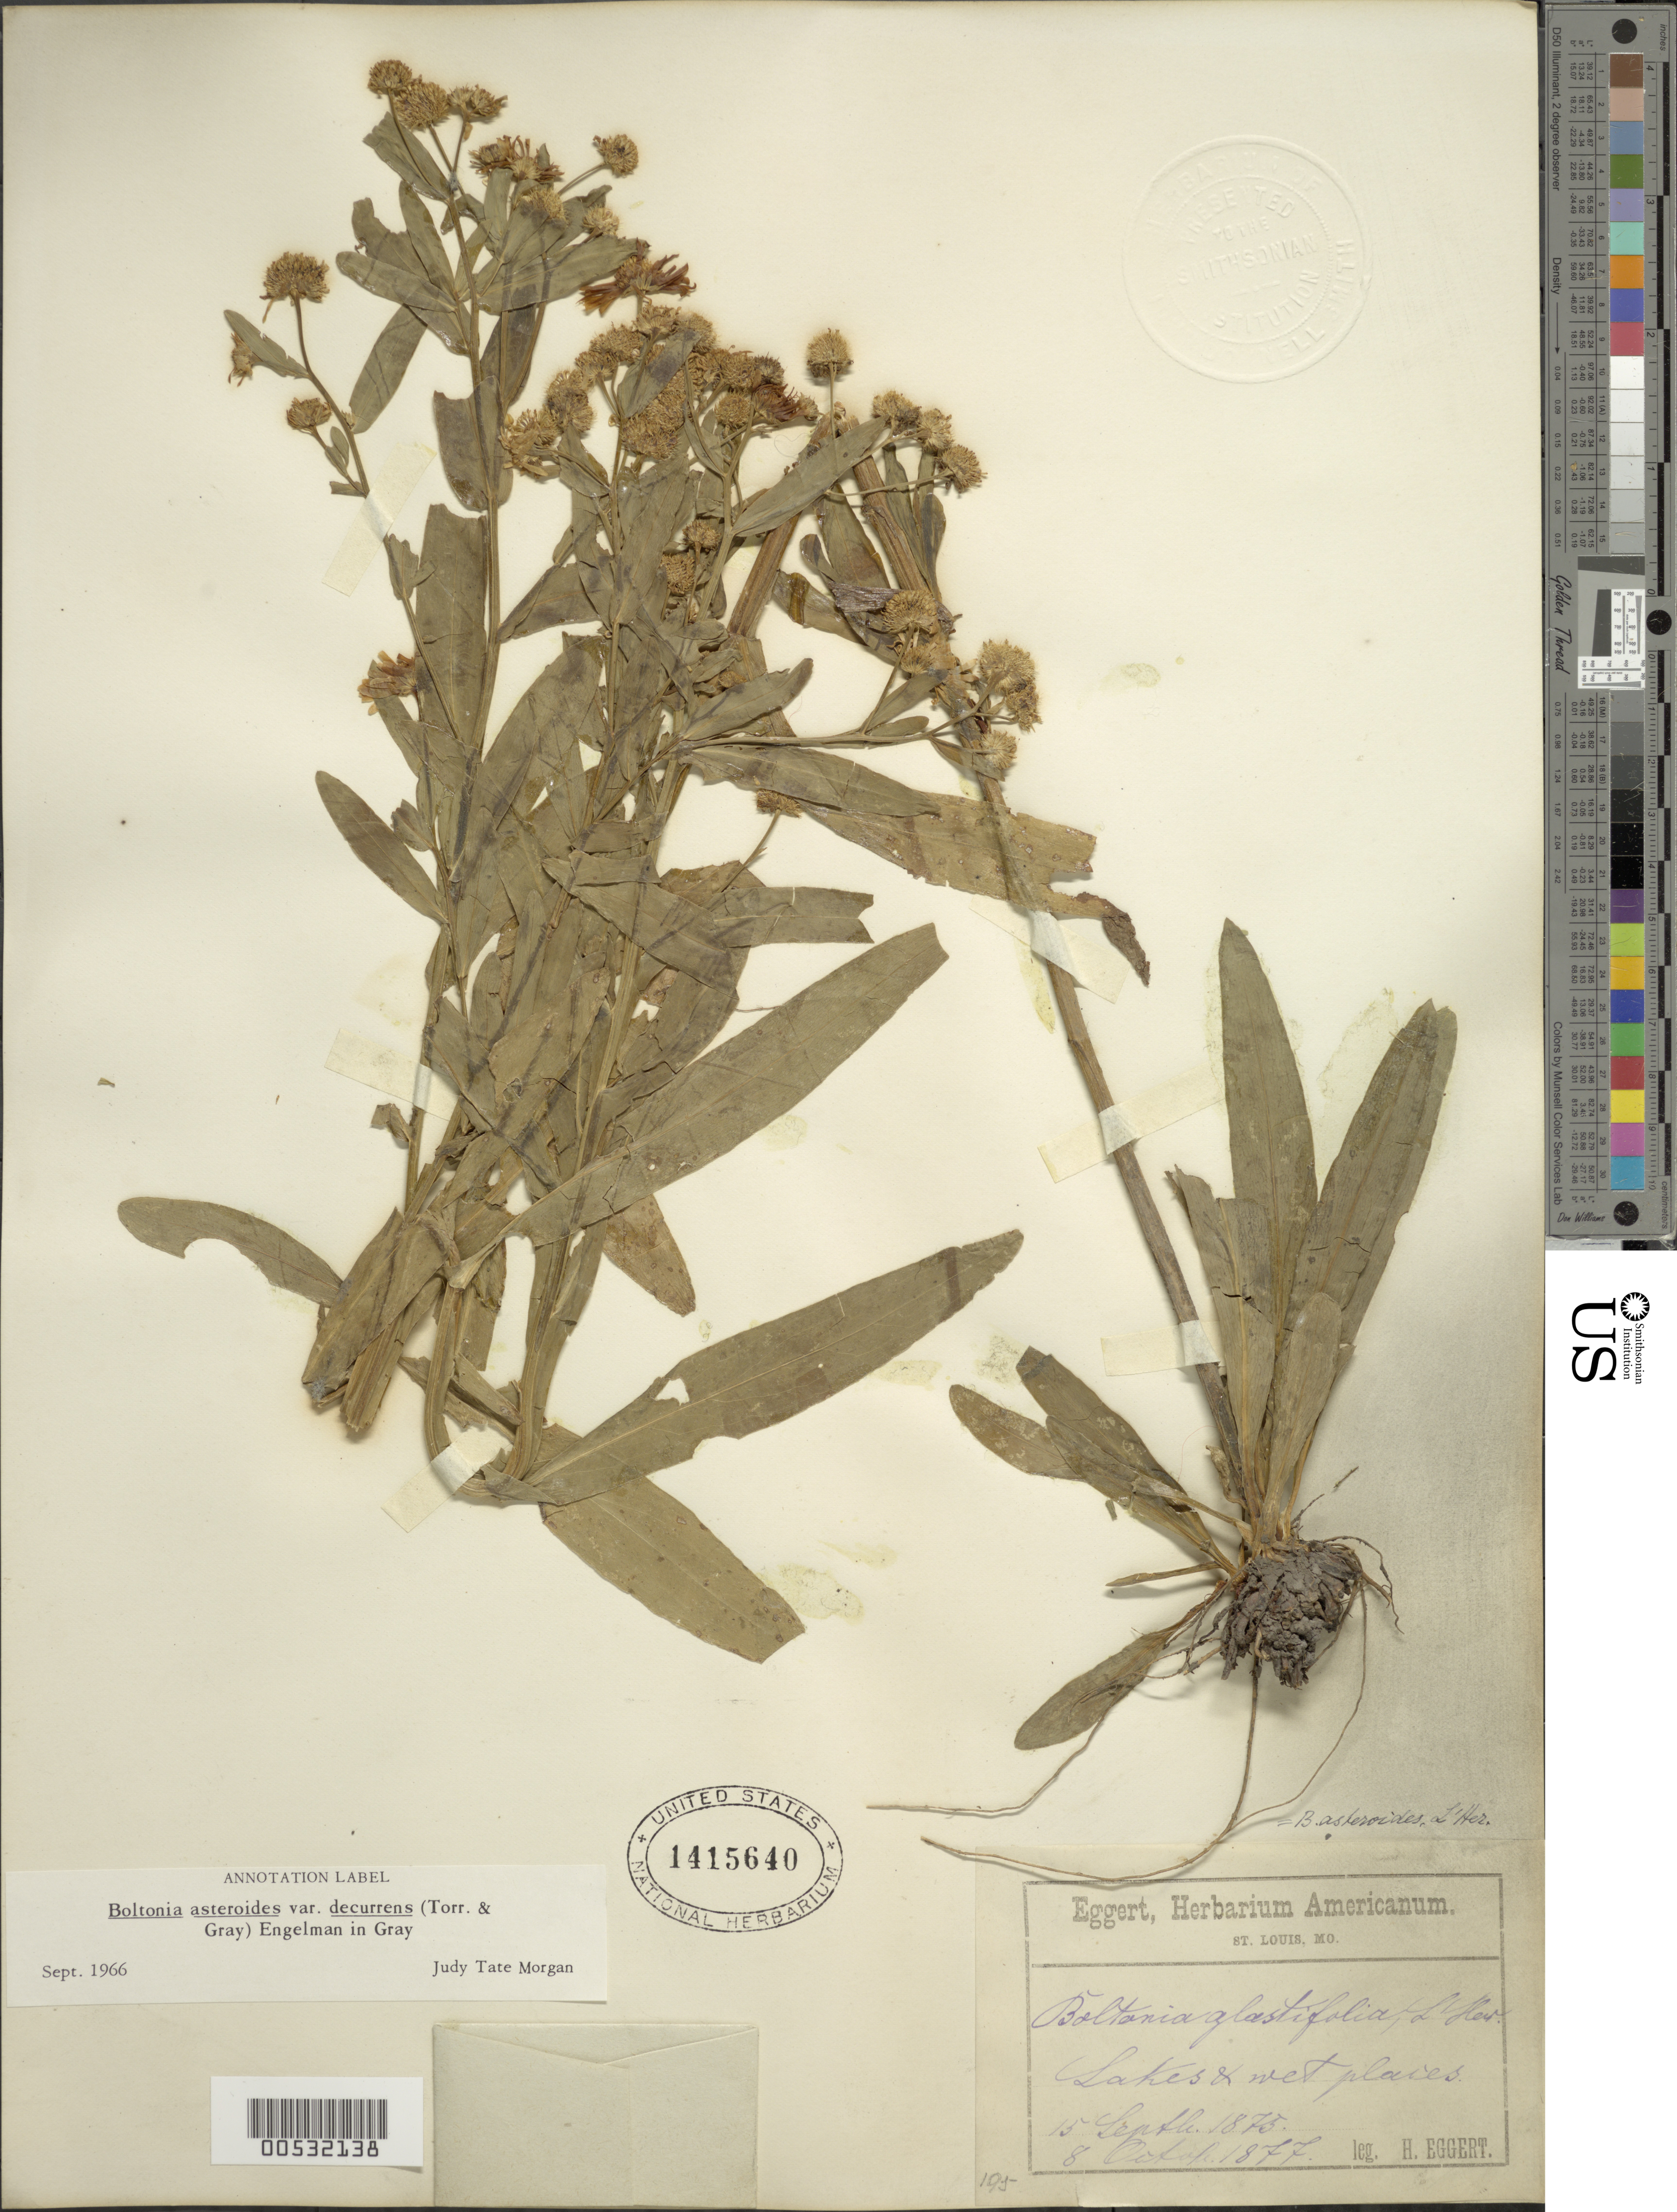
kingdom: Plantae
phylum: Tracheophyta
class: Magnoliopsida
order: Asterales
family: Asteraceae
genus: Boltonia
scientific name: Boltonia asteroides var. decurrens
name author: (Torr. & A. Gray) Engelm. in A. Gray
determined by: Morgan, J.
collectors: H. Eggert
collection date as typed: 08 Oct 1877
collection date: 1877-10-08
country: United States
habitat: Lakes and wet places.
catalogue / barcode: US 1415640